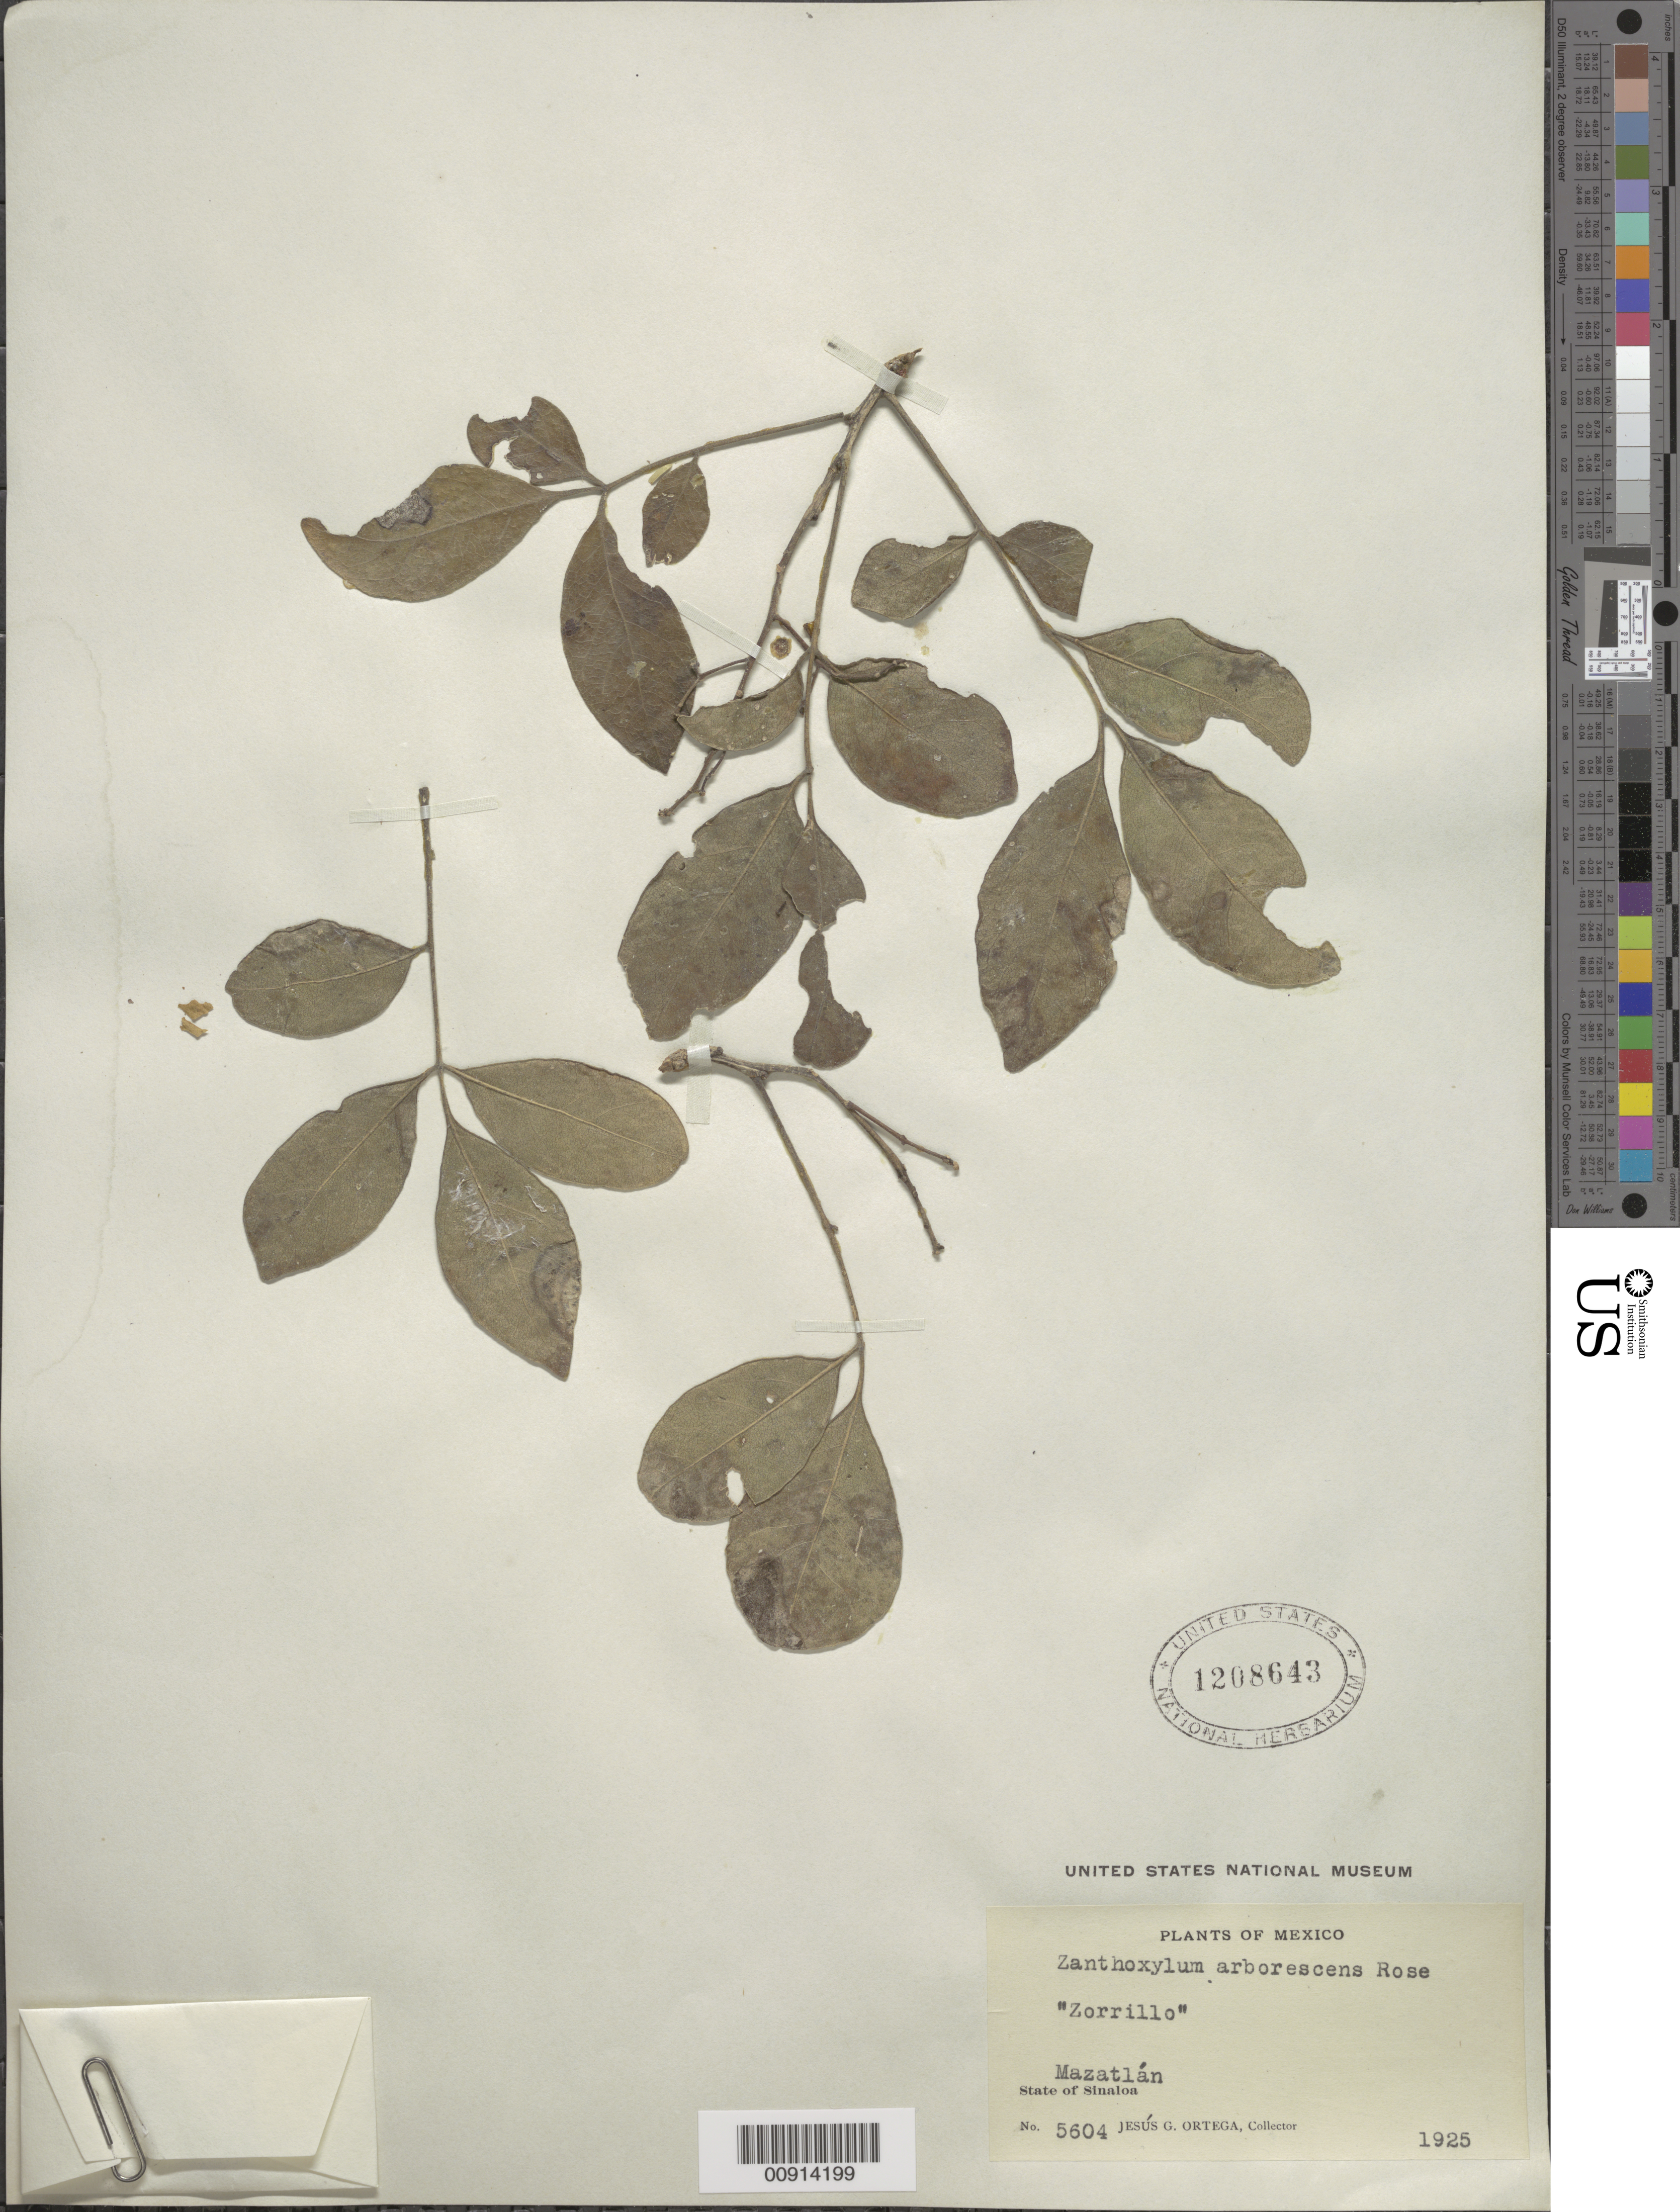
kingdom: Plantae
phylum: Tracheophyta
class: Magnoliopsida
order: Sapindales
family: Rutaceae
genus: Zanthoxylum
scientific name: Zanthoxylum arborescens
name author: Rose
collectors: J. Ortega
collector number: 5604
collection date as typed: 1925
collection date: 1925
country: Mexico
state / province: Sinaloa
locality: Mazatlán, State of Sinaloa.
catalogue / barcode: US 1208643